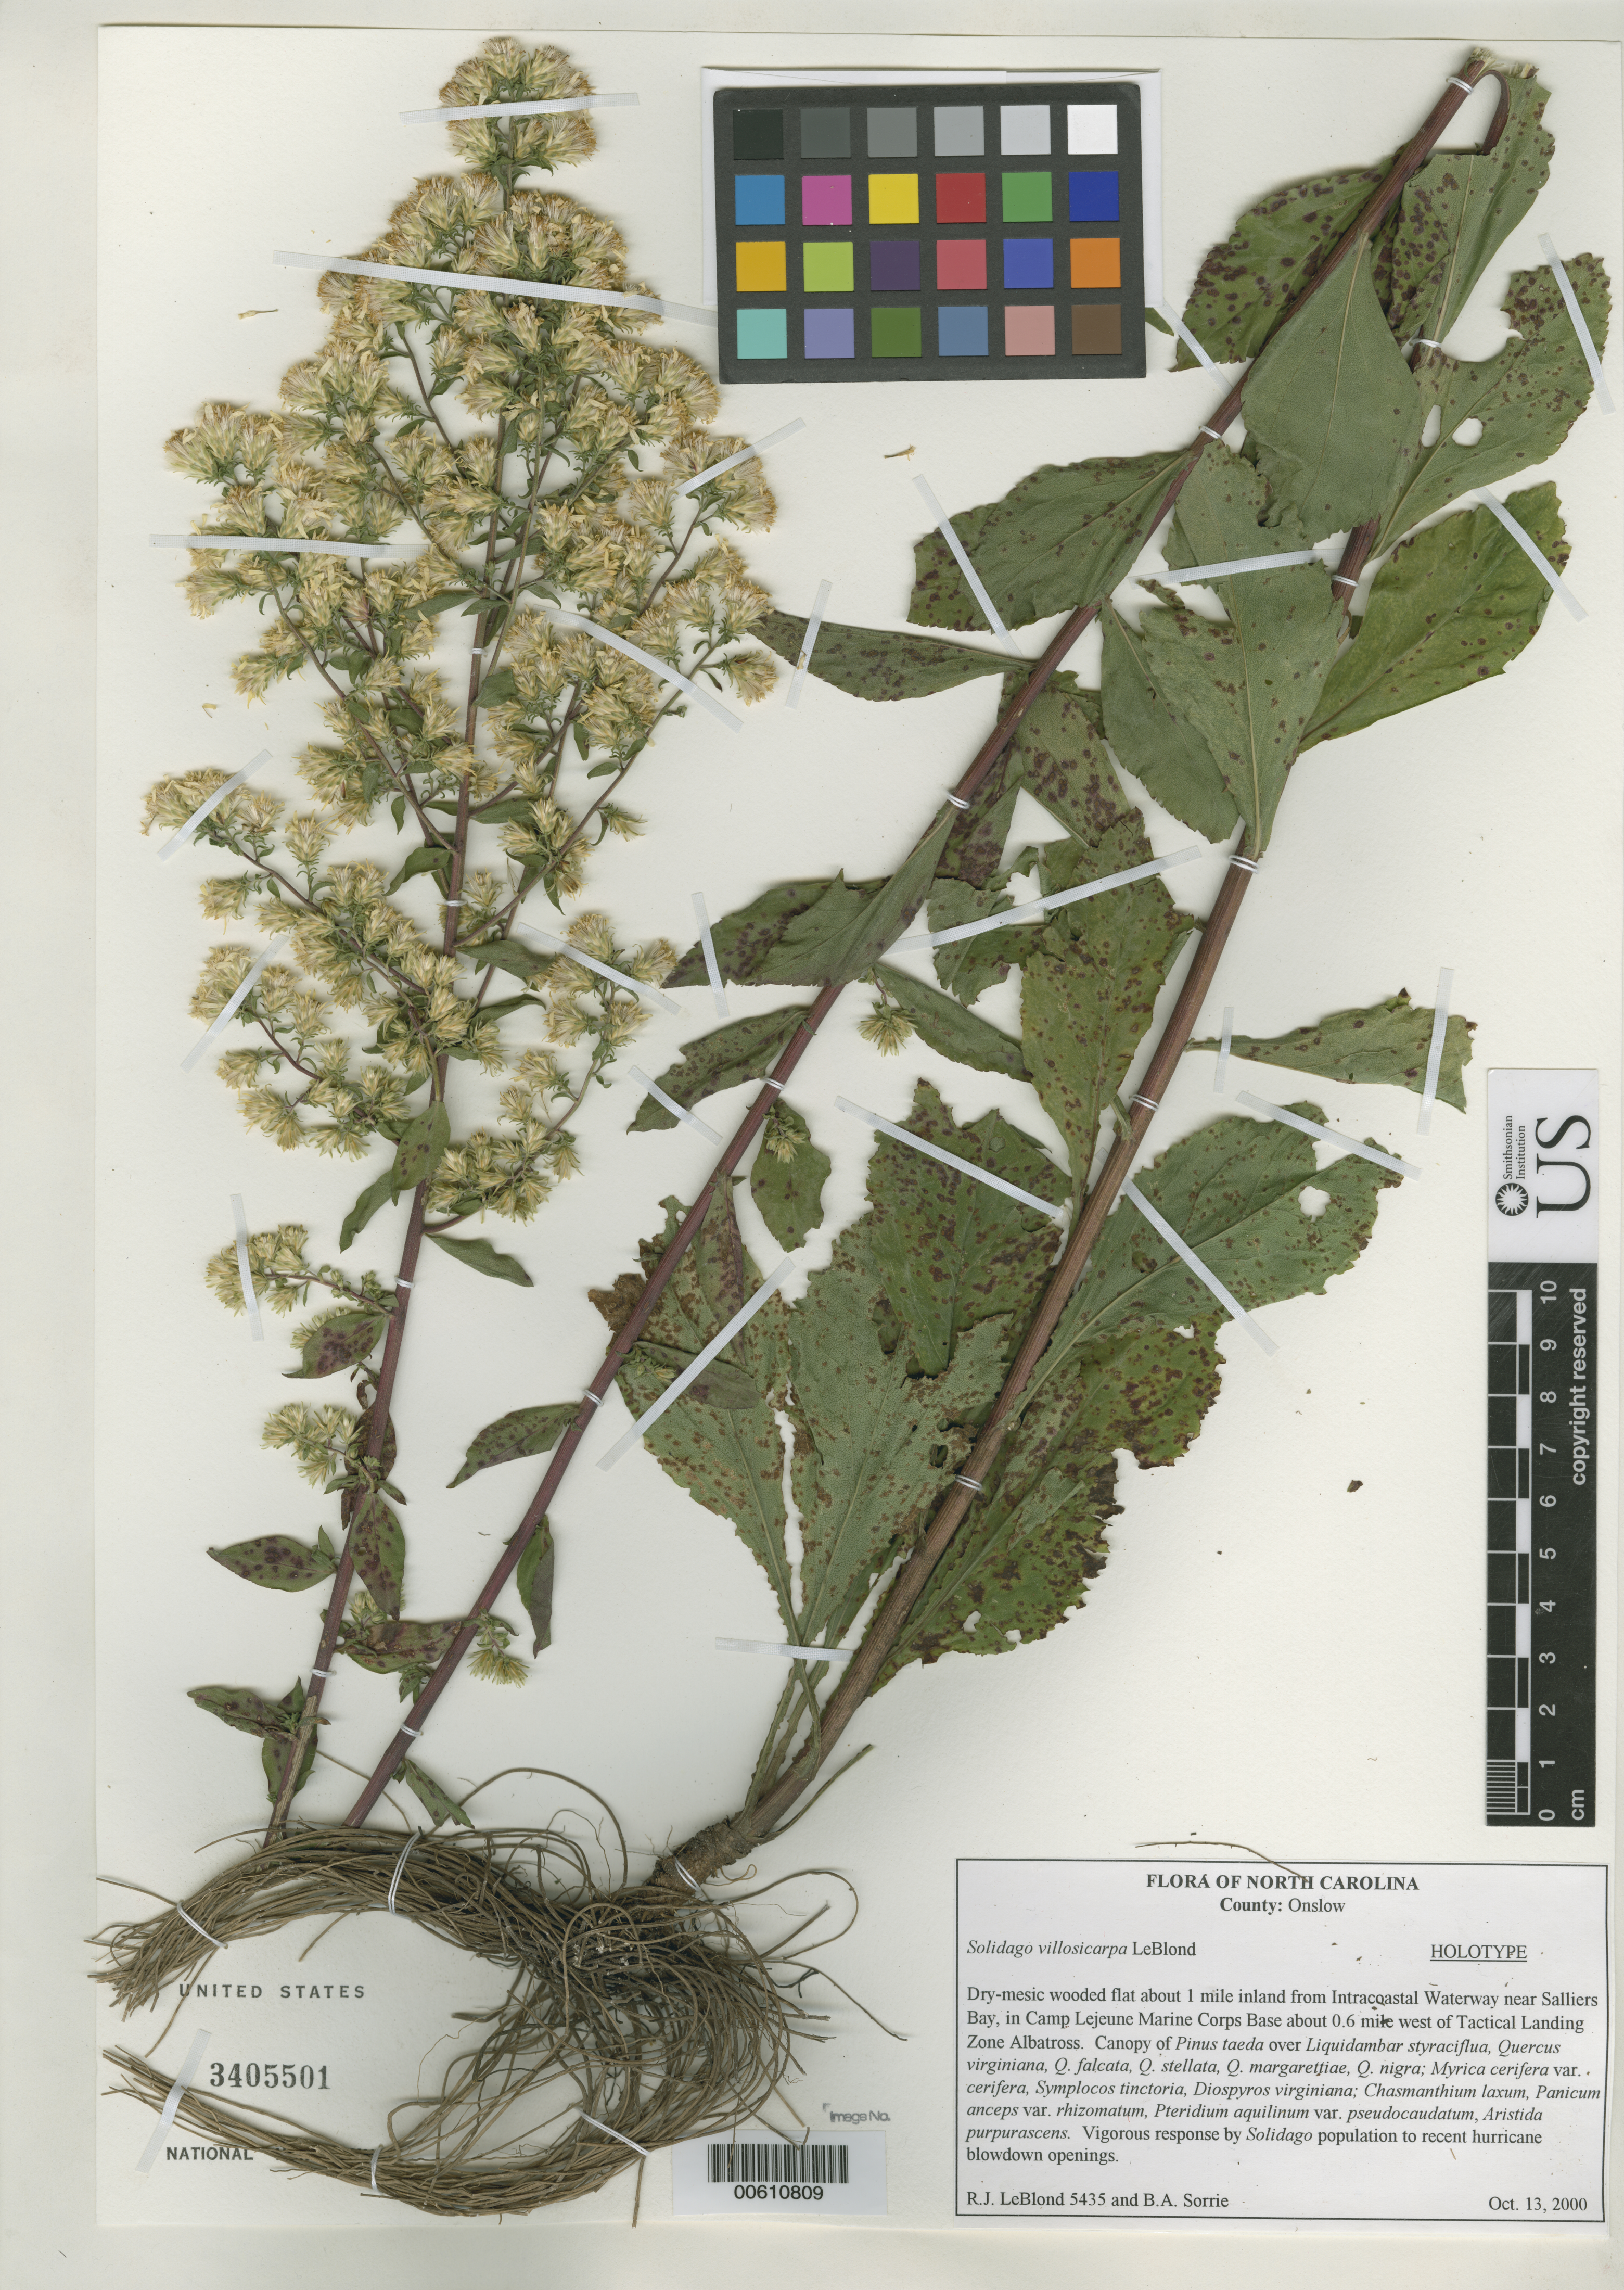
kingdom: Plantae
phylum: Tracheophyta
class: Magnoliopsida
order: Asterales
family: Asteraceae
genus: Solidago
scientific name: Solidago villosicarpa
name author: LeBlond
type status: Holotype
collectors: R. J. LeBlond & B. A. Sorrie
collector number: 5435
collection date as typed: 13 Oct 2000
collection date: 2000-10-13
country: United States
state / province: North Carolina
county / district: Onslow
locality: About one mile inland from Intracoastal Waterway near Salliers Bay, in Camp Lejeune Marine Corps about 0.6 mi. west of Tactical Landing Zone Albatross.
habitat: Dry-mesic wooded flat.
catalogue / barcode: US 3405501